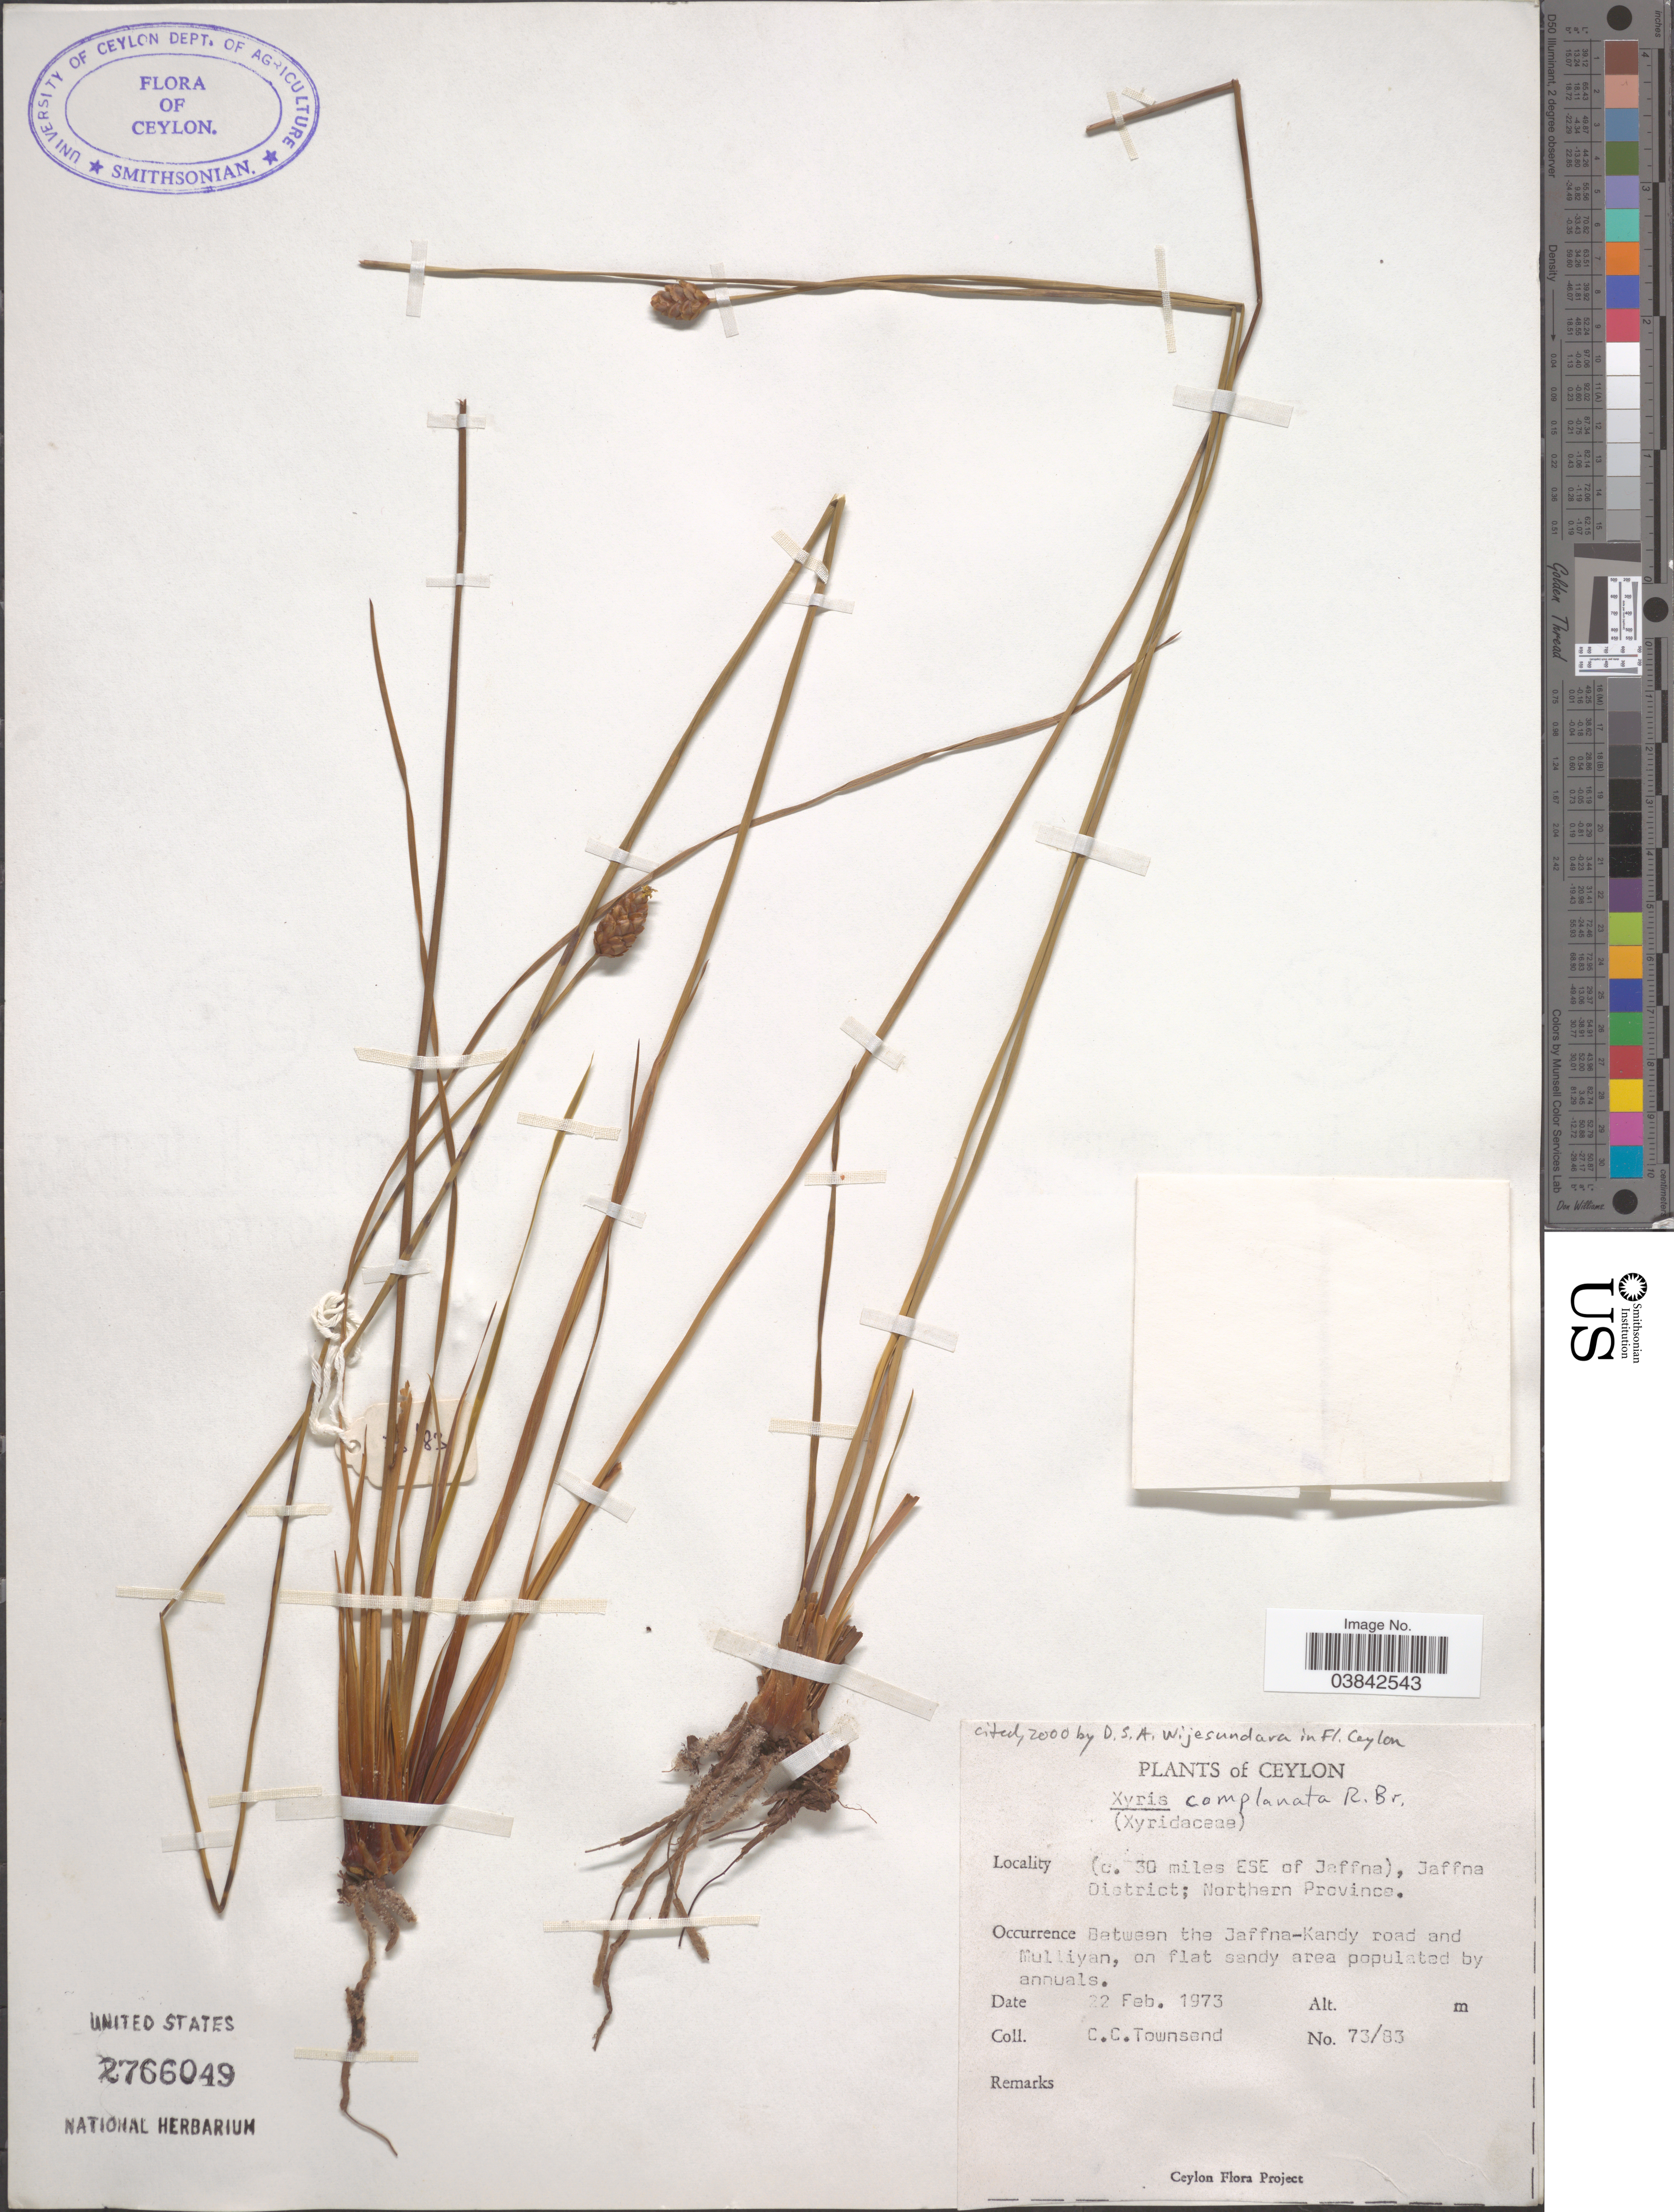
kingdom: Plantae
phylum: Tracheophyta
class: Liliopsida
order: Poales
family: Xyridaceae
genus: Xyris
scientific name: Xyris complanata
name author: R. Br.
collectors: C. C. Townsend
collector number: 73/83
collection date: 1973-02-22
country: Sri Lanka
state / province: Northern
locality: Ceylon. (c. 30 miles ESE of Jaffna), Jaffna District. Between the Jaffna-Kandy road and Mulliyan.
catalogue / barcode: US 2766049